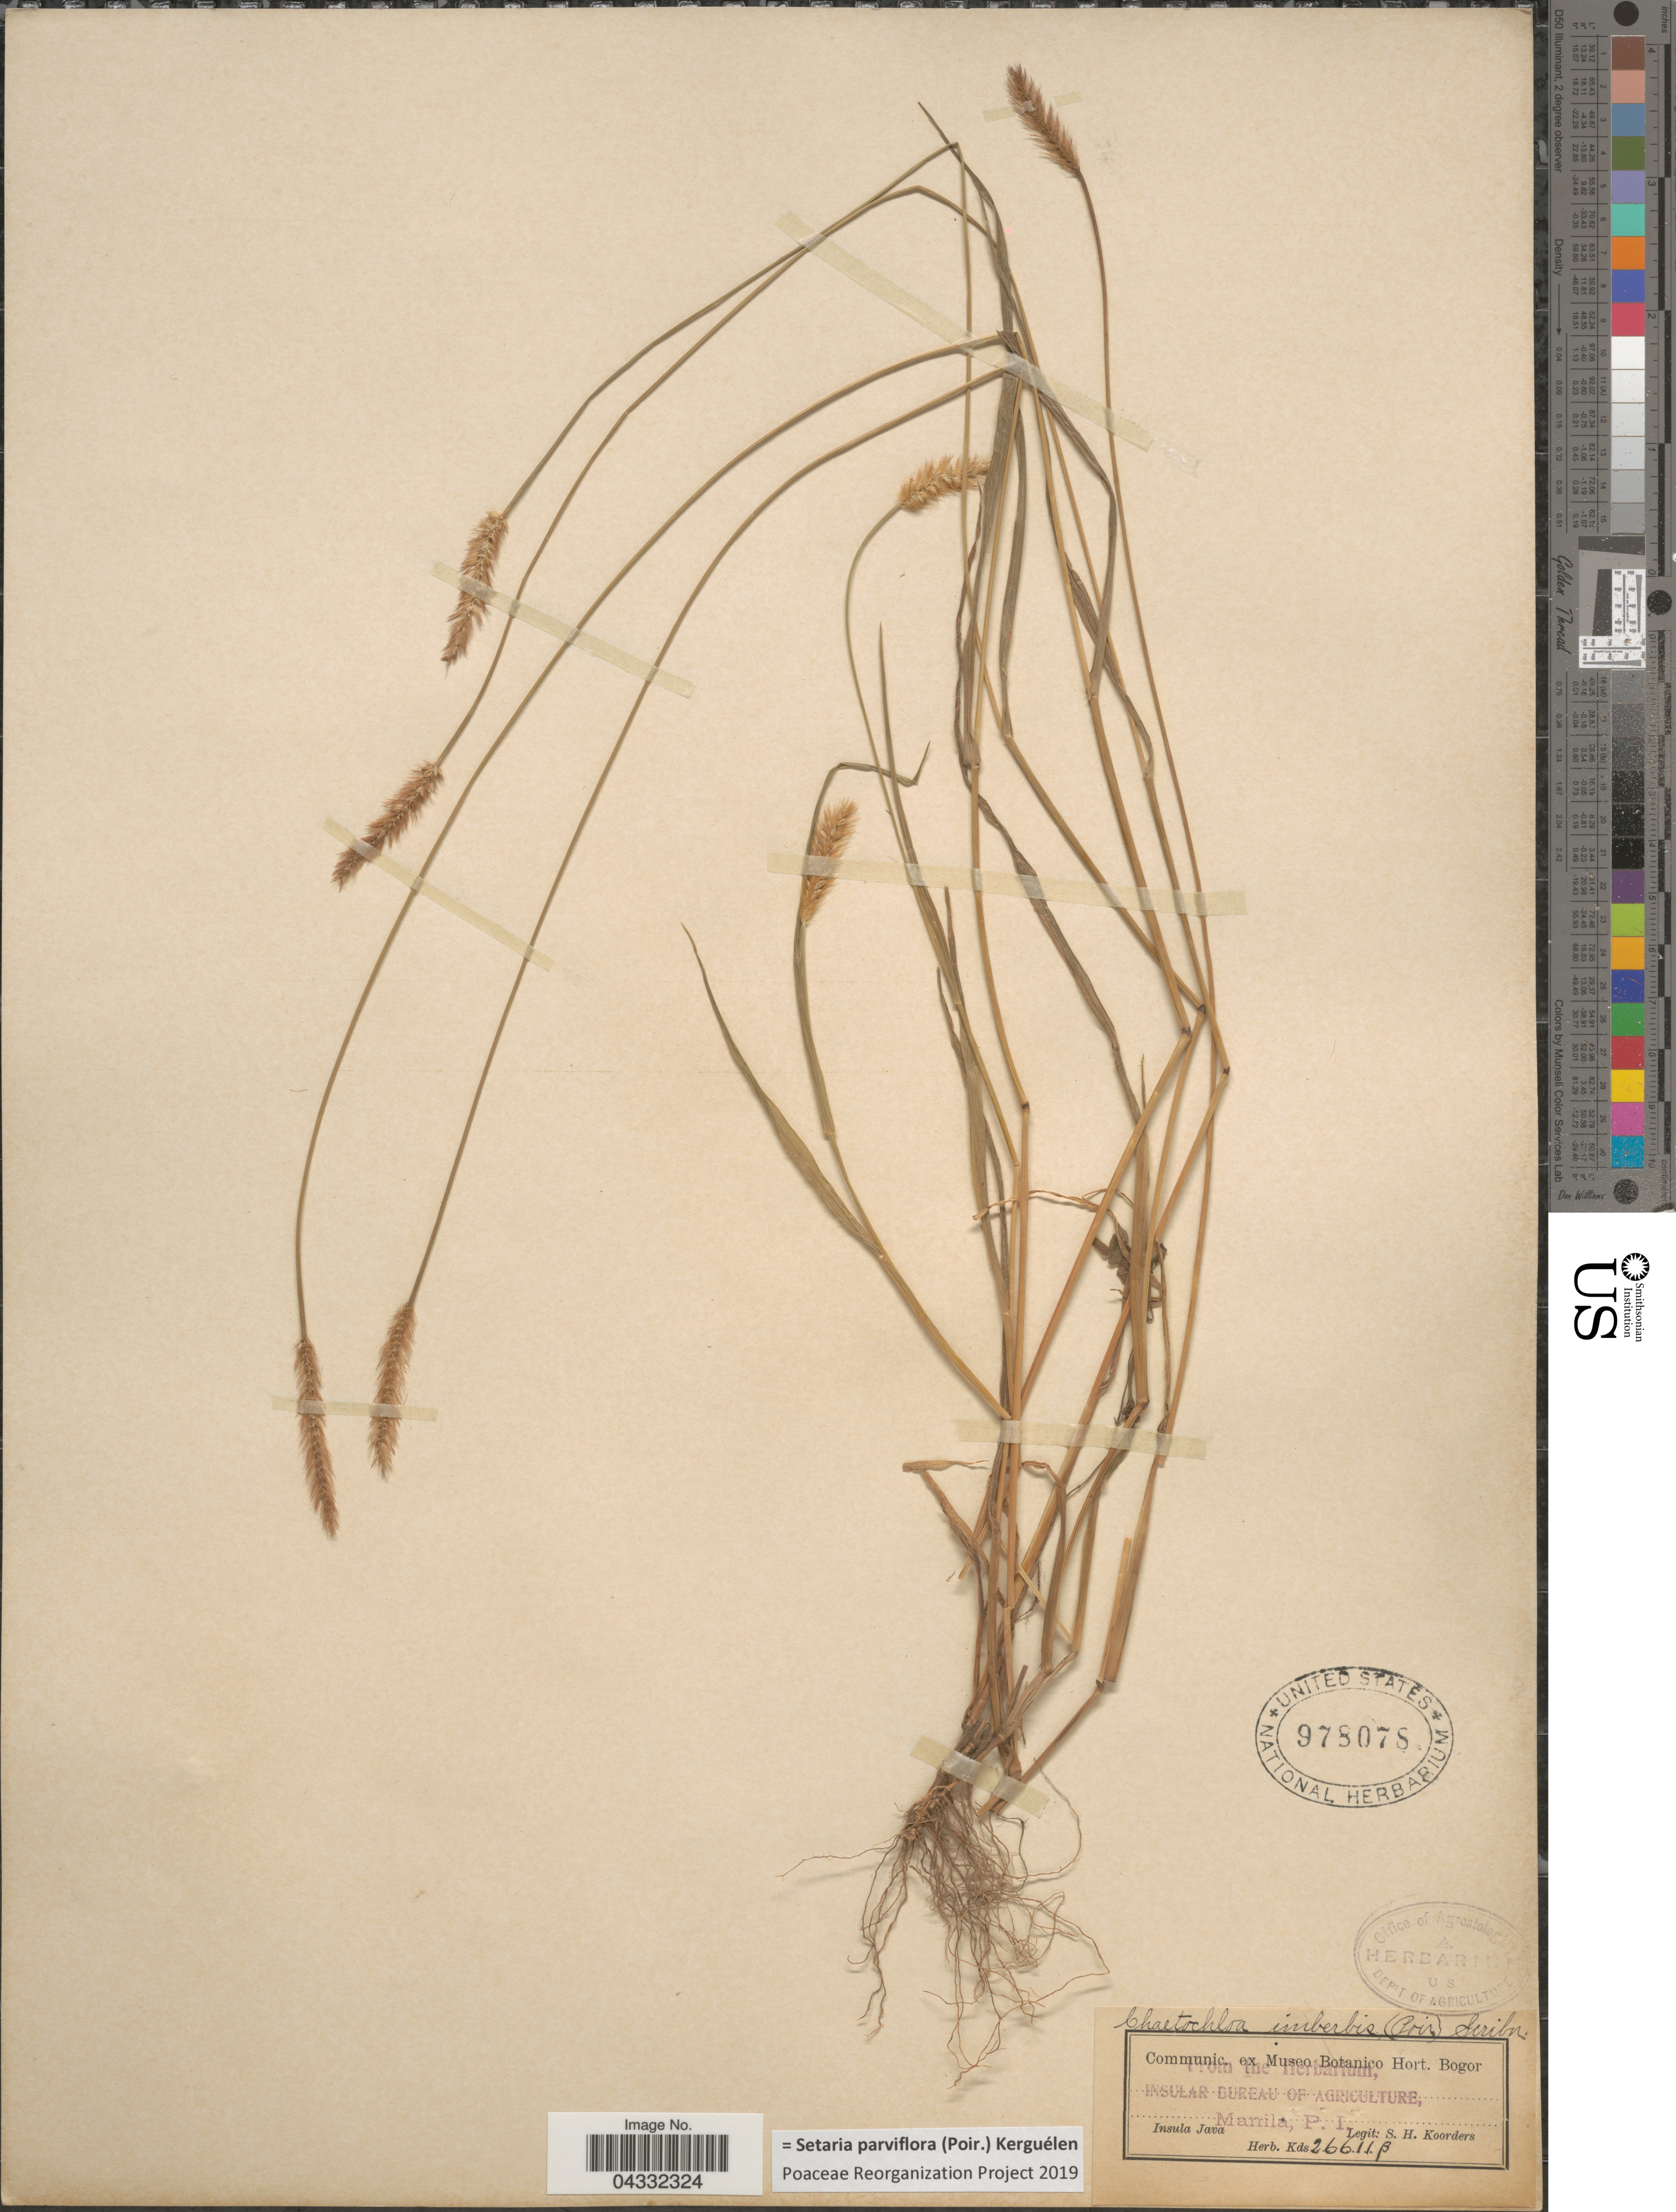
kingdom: Plantae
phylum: Tracheophyta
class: Liliopsida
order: Poales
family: Poaceae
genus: Setaria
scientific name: Setaria parviflora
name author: (Poir.) Kerguélen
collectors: S. H. Koorders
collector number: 26611ß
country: Indonesia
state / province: Java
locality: Insula Java.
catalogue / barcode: US 978078